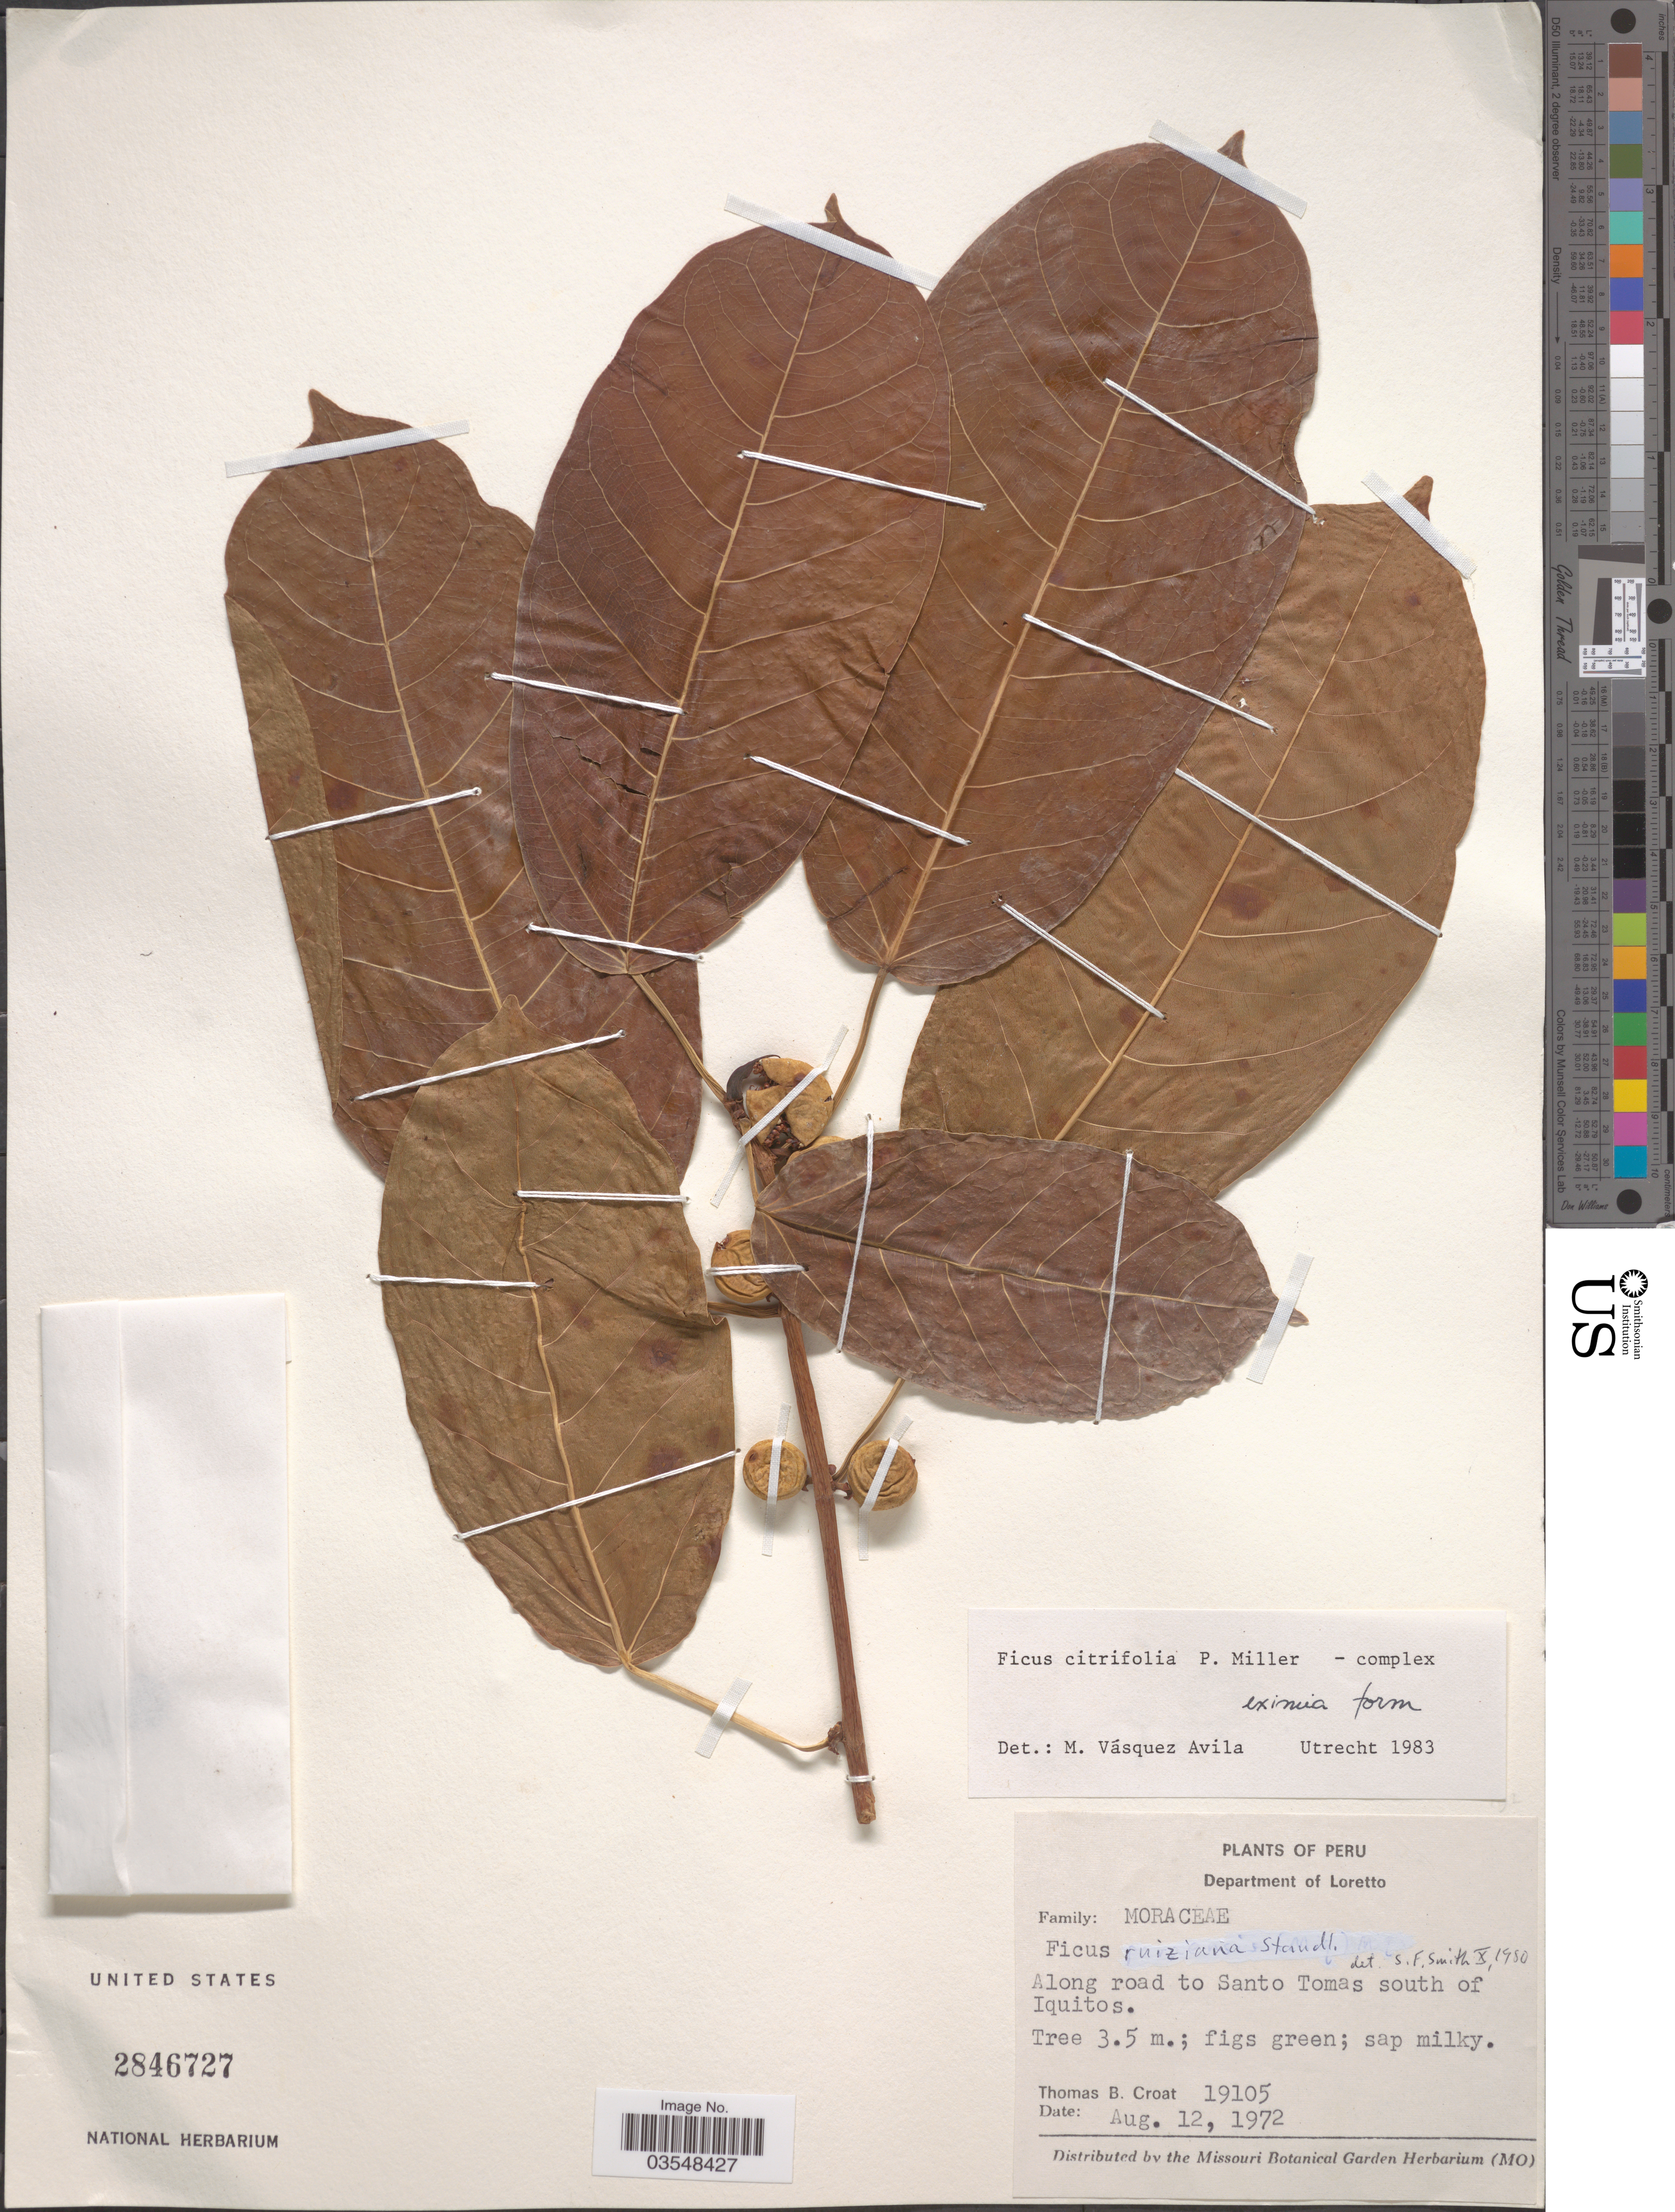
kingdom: Plantae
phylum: Tracheophyta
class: Magnoliopsida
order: Rosales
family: Moraceae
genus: Ficus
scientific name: Ficus eximia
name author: Schott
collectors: T. B. Croat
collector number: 19105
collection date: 1972-08-12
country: Peru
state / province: Loreto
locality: Department of Loretto. Along road to Santo Tomas south of Iquitos.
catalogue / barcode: US 2846727